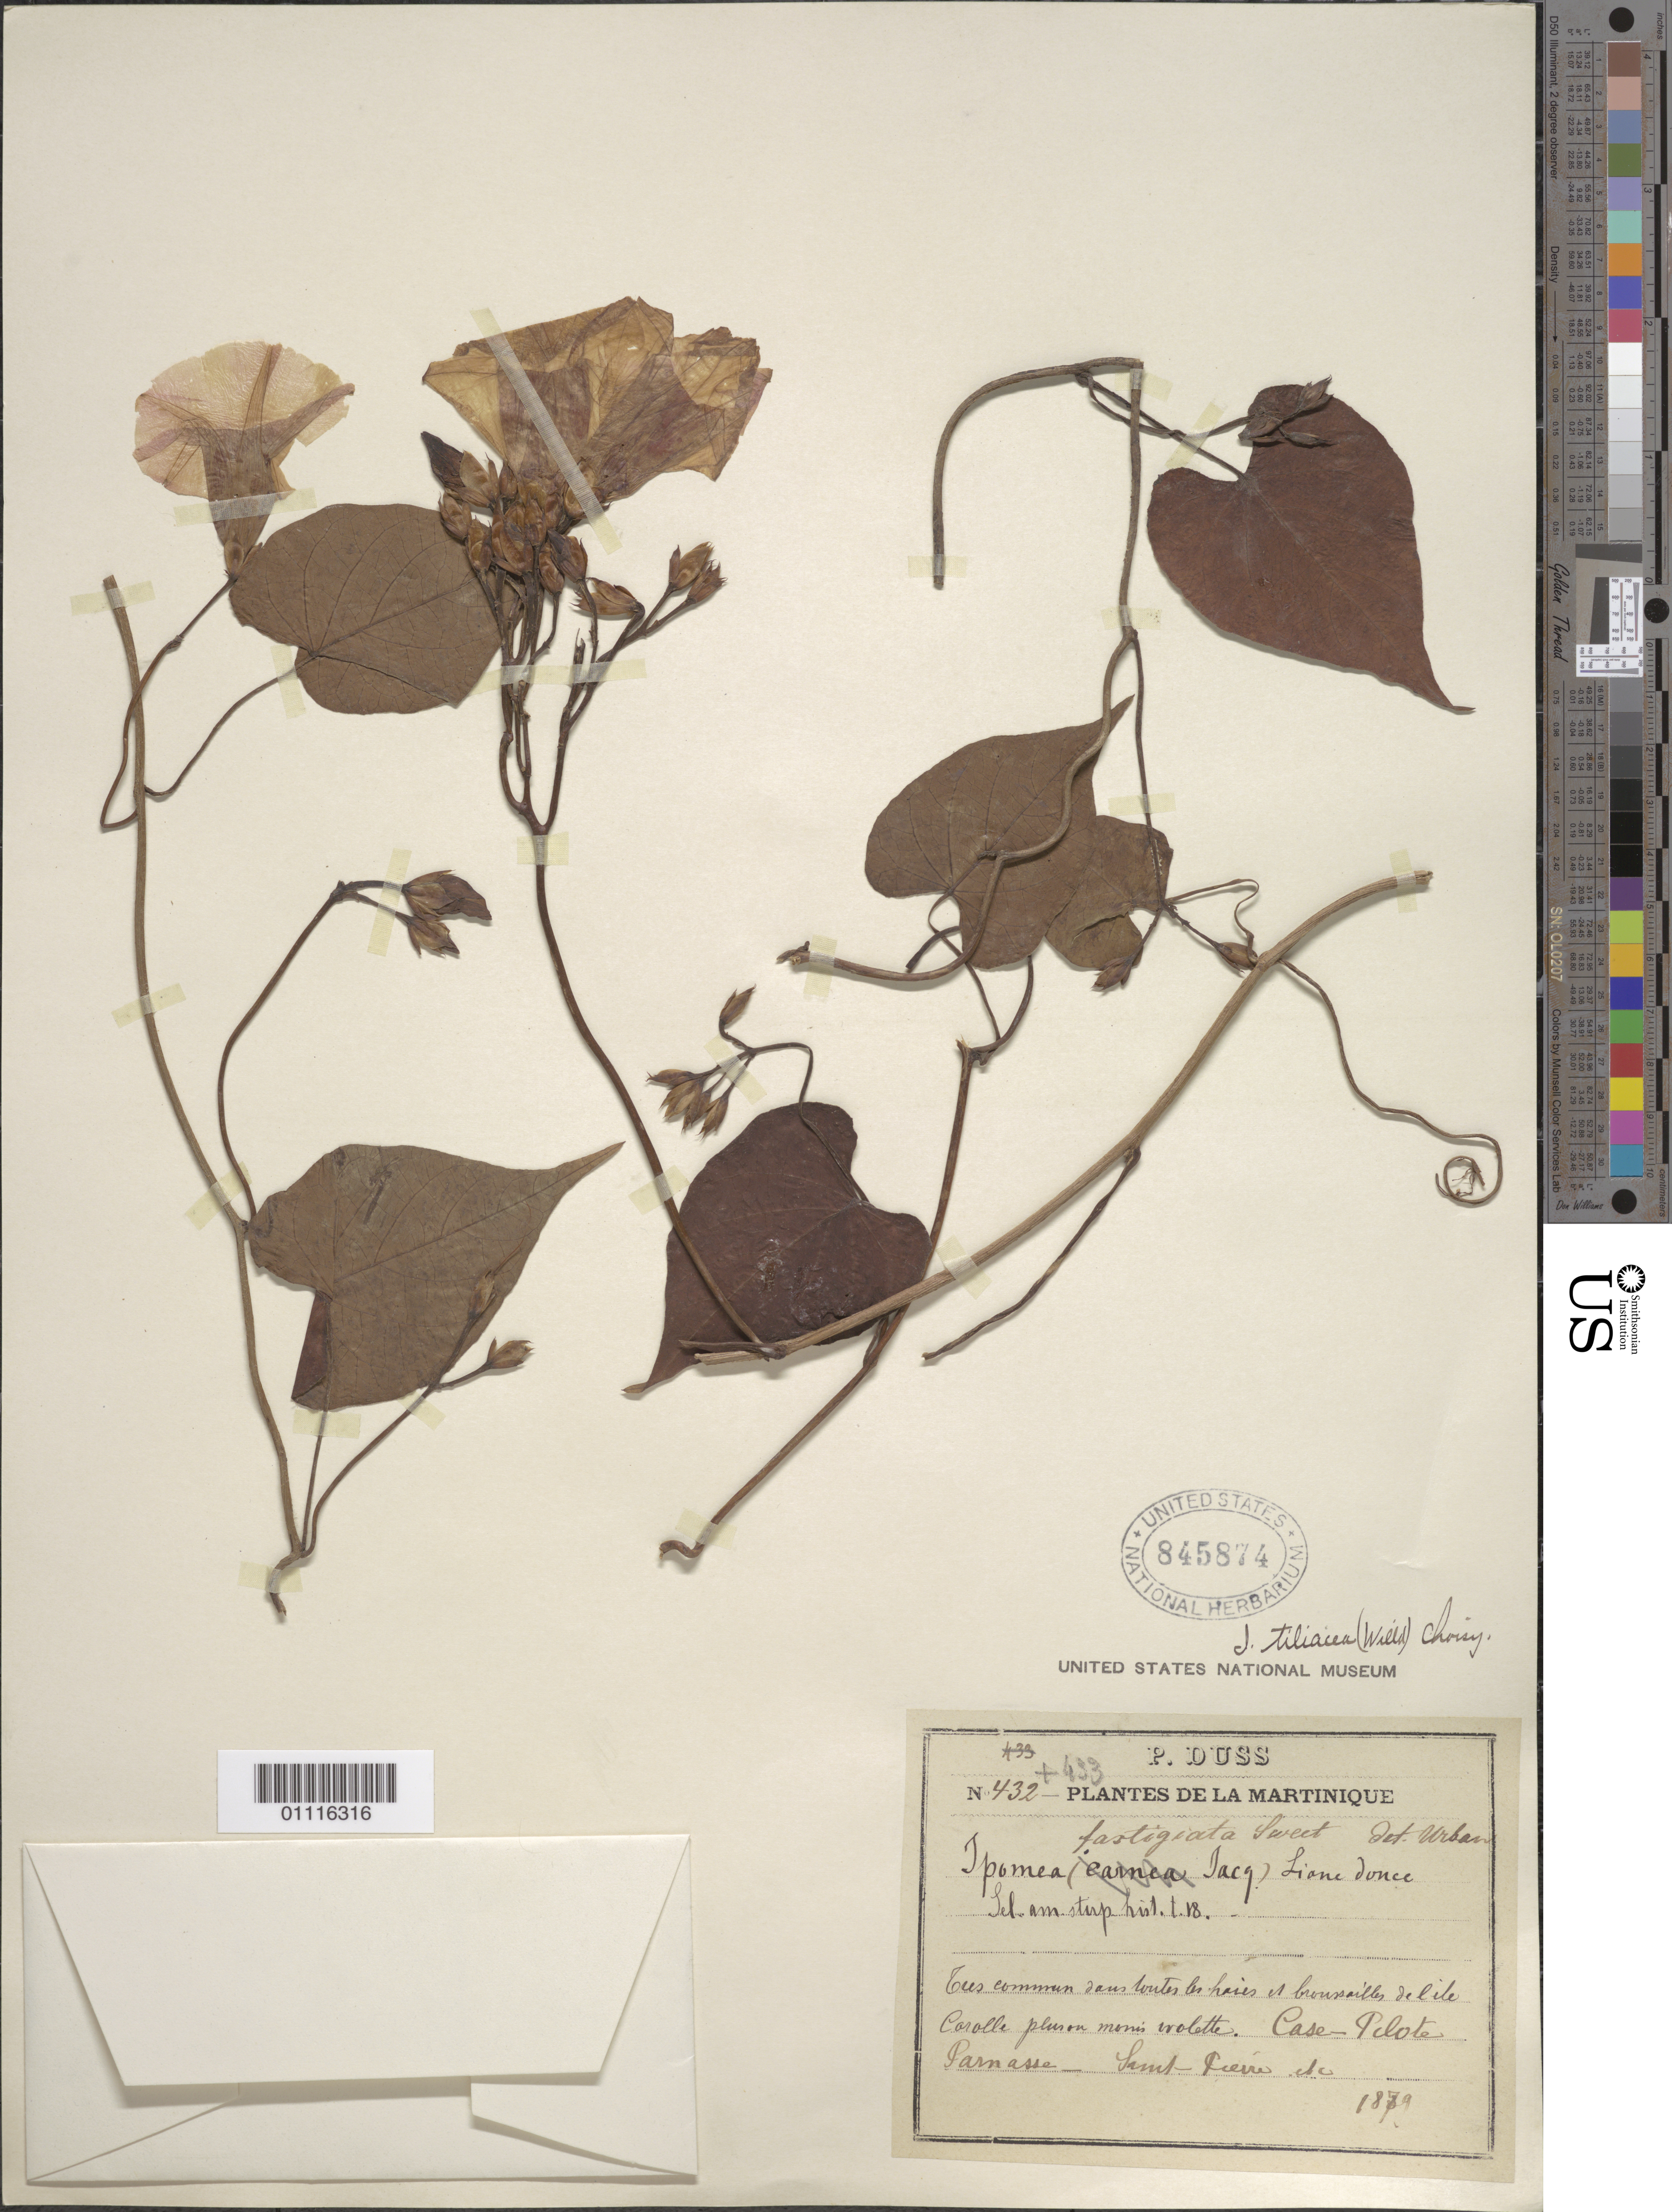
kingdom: Plantae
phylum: Tracheophyta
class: Magnoliopsida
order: Solanales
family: Convolvulaceae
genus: Ipomoea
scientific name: Ipomoea tiliacea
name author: (Willd.) Choisy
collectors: Père Duss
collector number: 432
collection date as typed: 1879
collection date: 1879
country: Martinique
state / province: Saint-Pierre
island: Martinique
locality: Case-Pelute. Parnasse. Tres common dous loutes les haies et brousailles de l'ile.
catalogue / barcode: US 845874